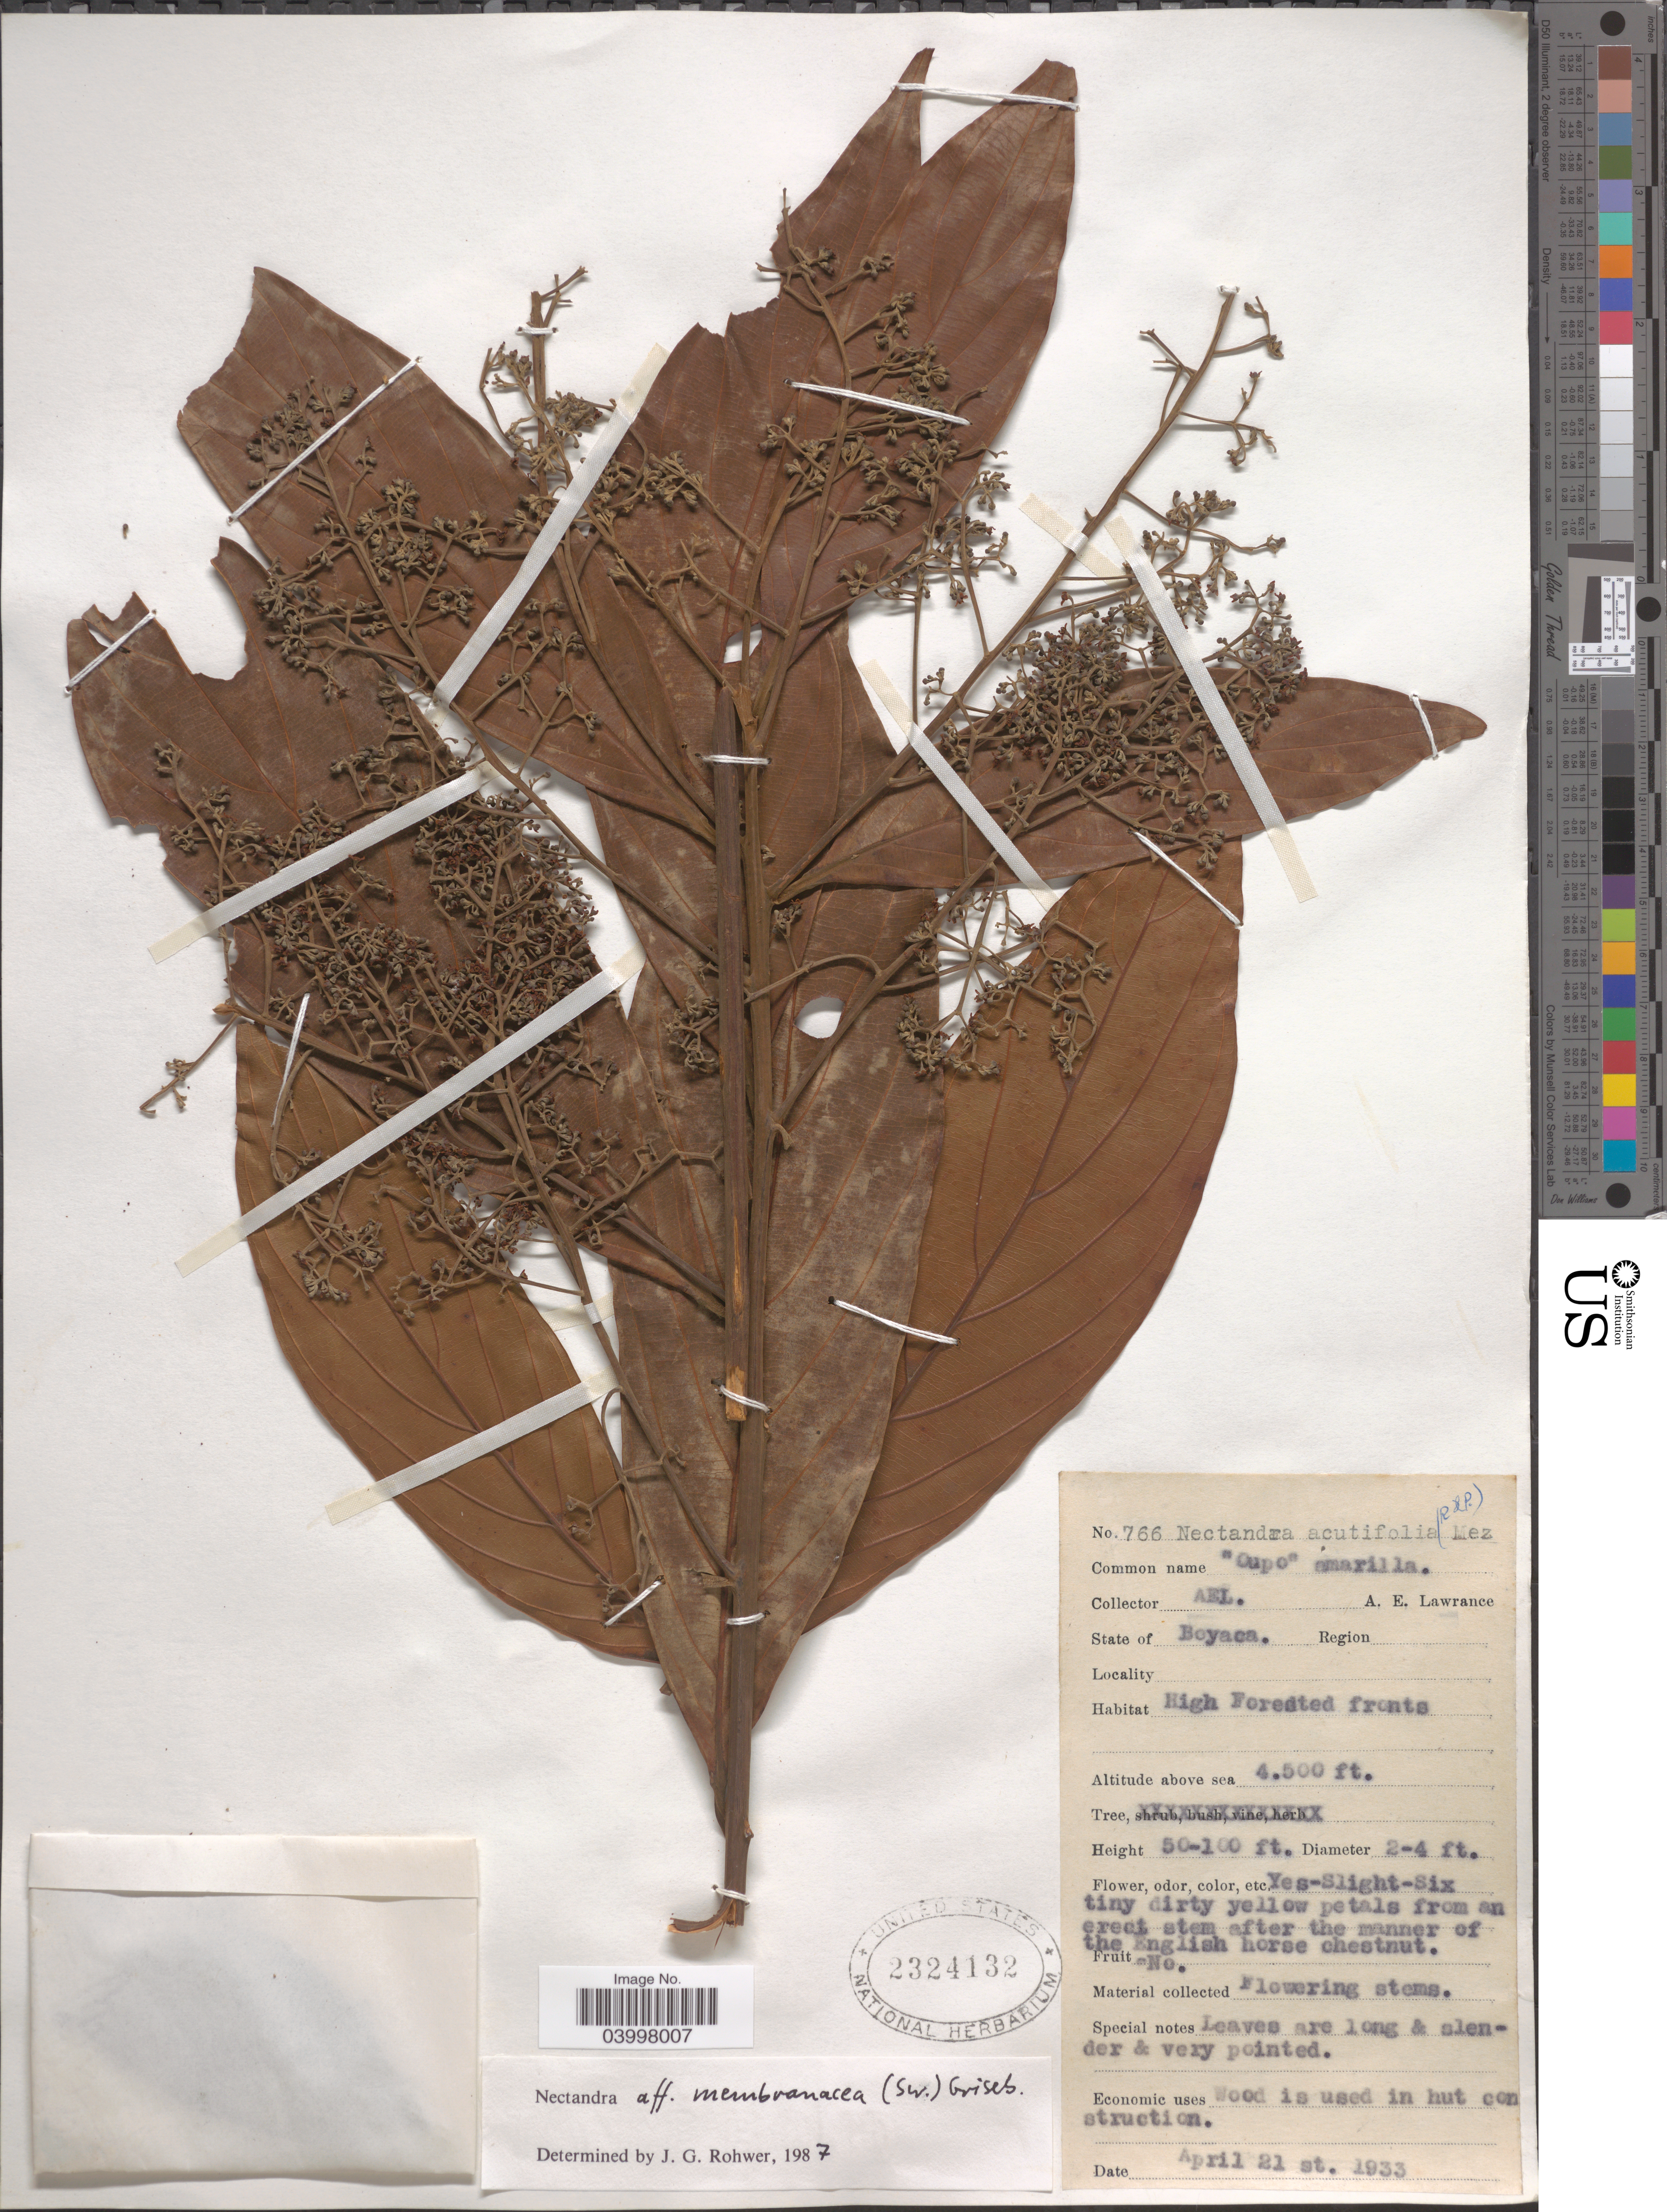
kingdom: Plantae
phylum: Tracheophyta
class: Magnoliopsida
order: Laurales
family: Lauraceae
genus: Nectandra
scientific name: Nectandra membranacea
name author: (Sw.) Griseb.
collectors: A. Lawrance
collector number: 766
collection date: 1933-04-21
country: Colombia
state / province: Boyacá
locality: High Forested fronts.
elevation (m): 1372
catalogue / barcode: US 2324132